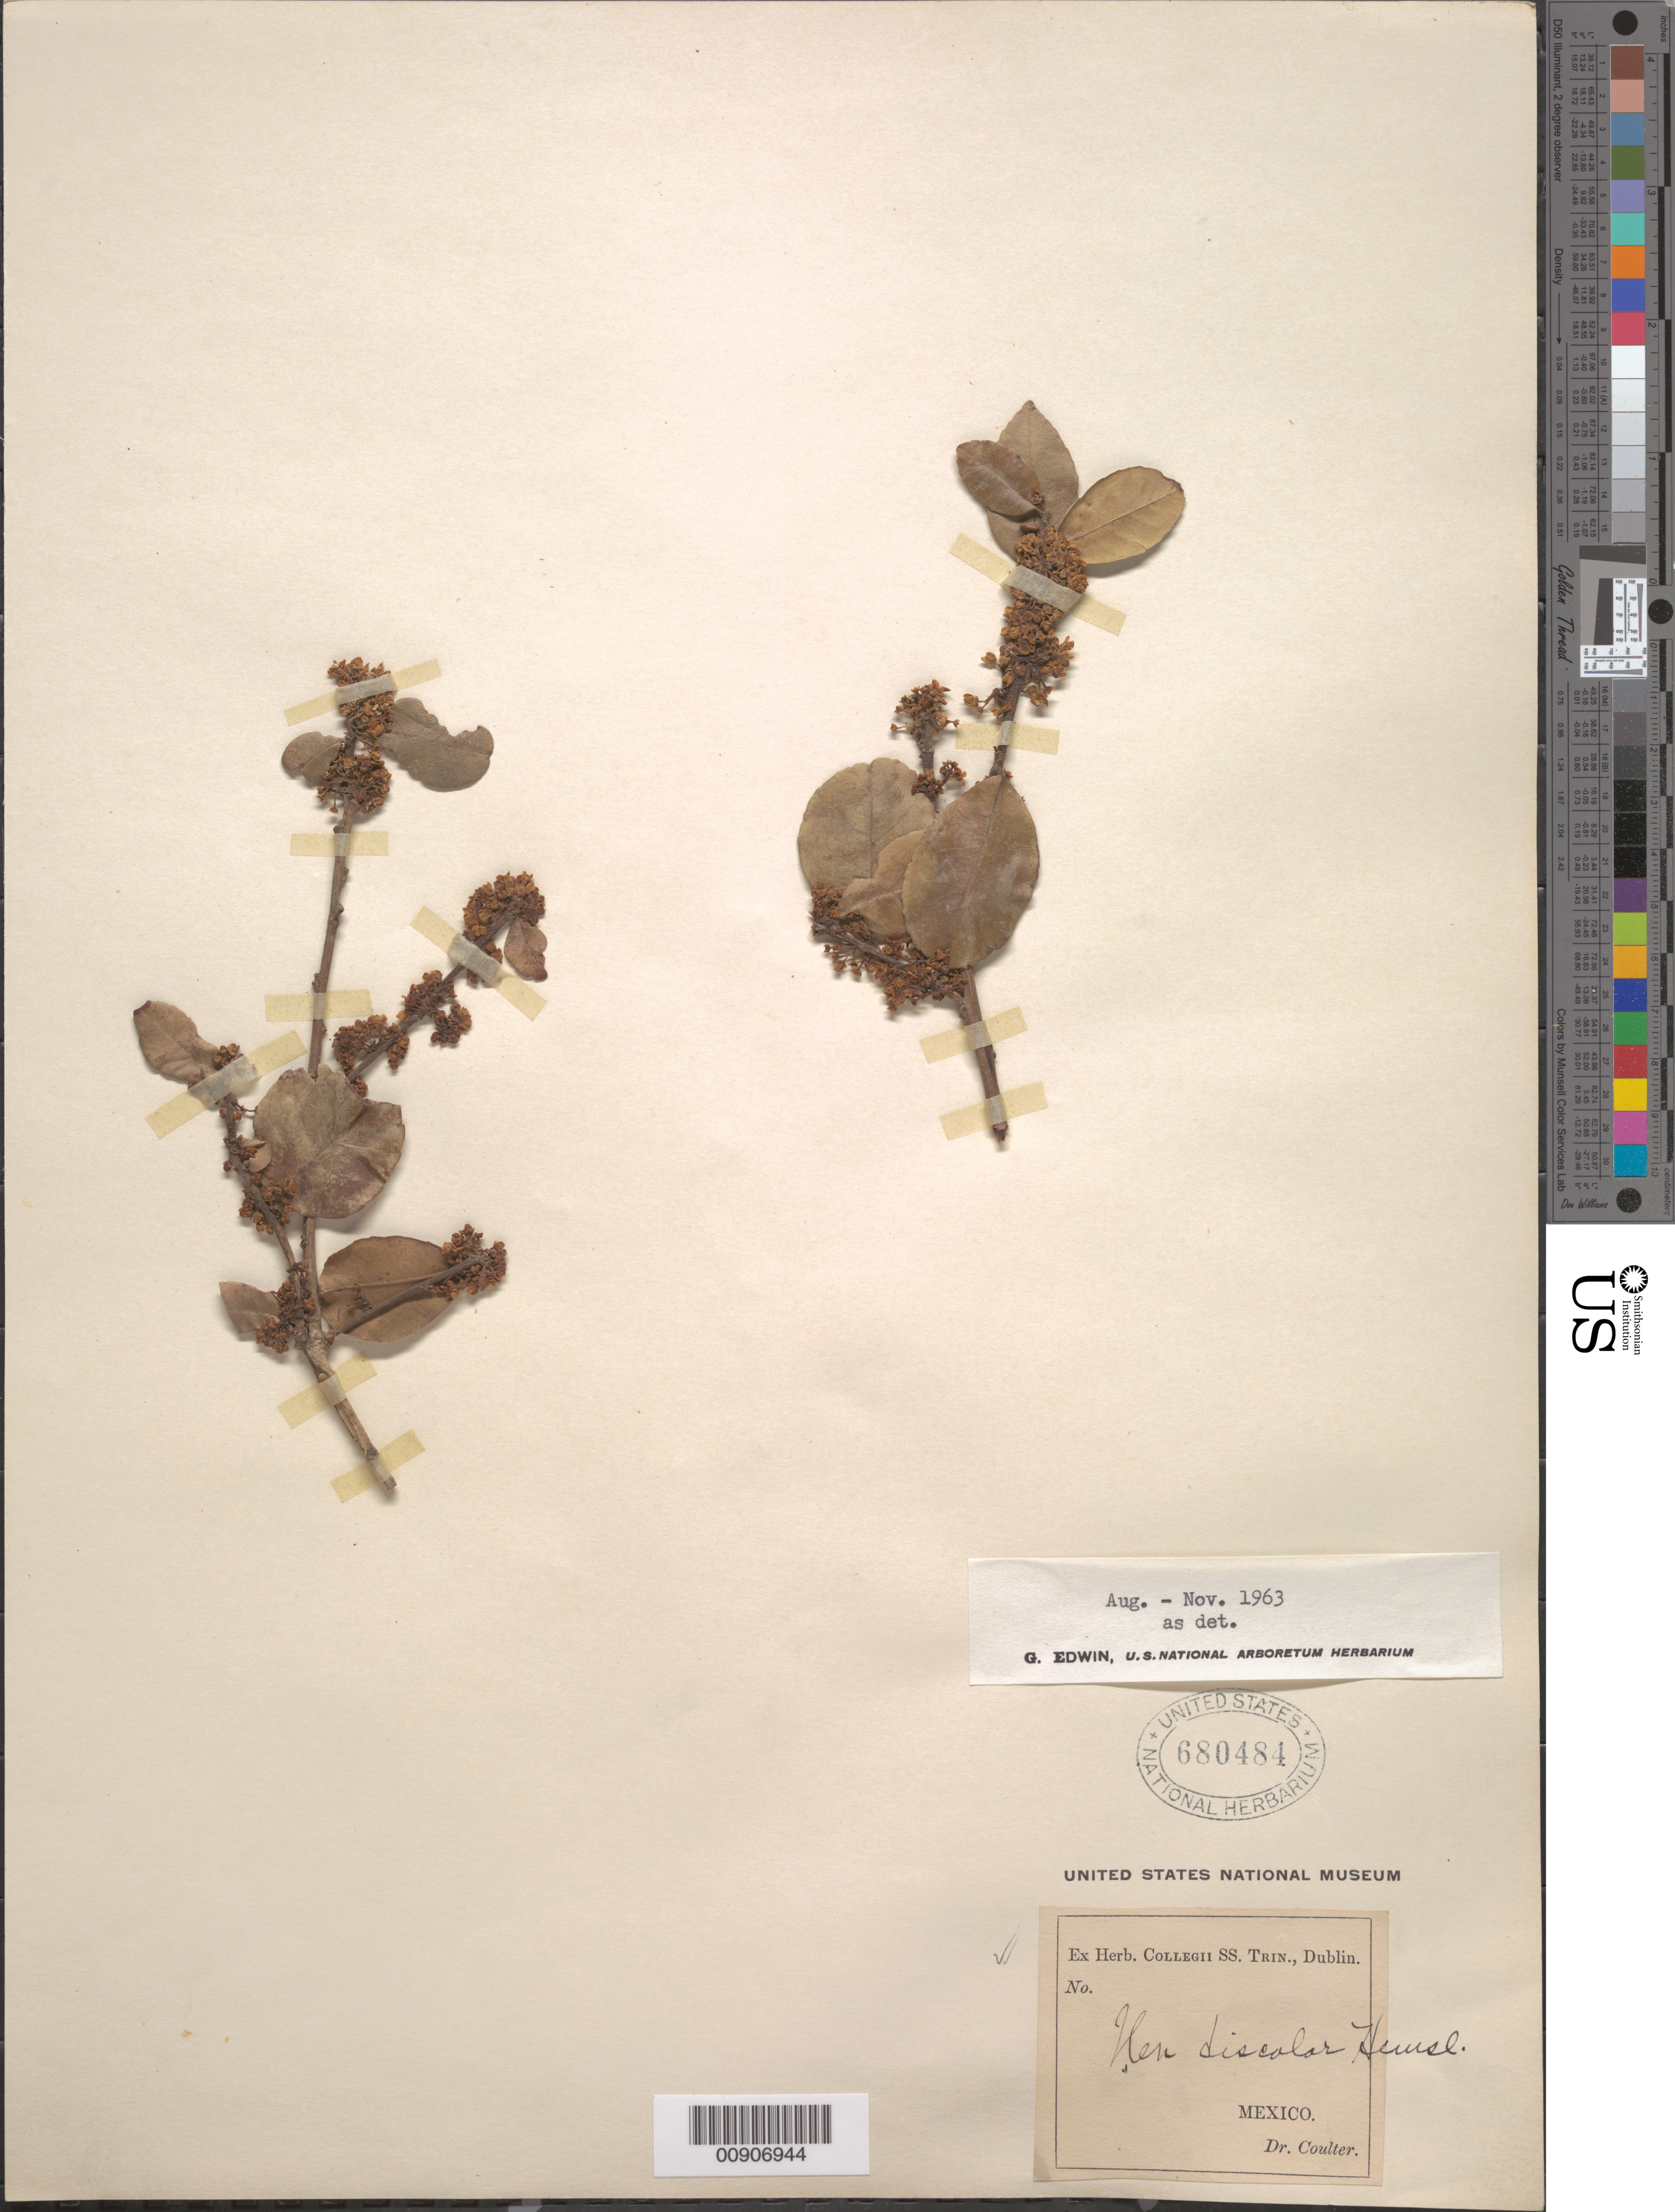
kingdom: Plantae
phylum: Tracheophyta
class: Magnoliopsida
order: Aquifoliales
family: Aquifoliaceae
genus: Ilex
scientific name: Ilex discolor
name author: Hemsl.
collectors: -- Coulter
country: Mexico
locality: Mexico.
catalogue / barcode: US 680484